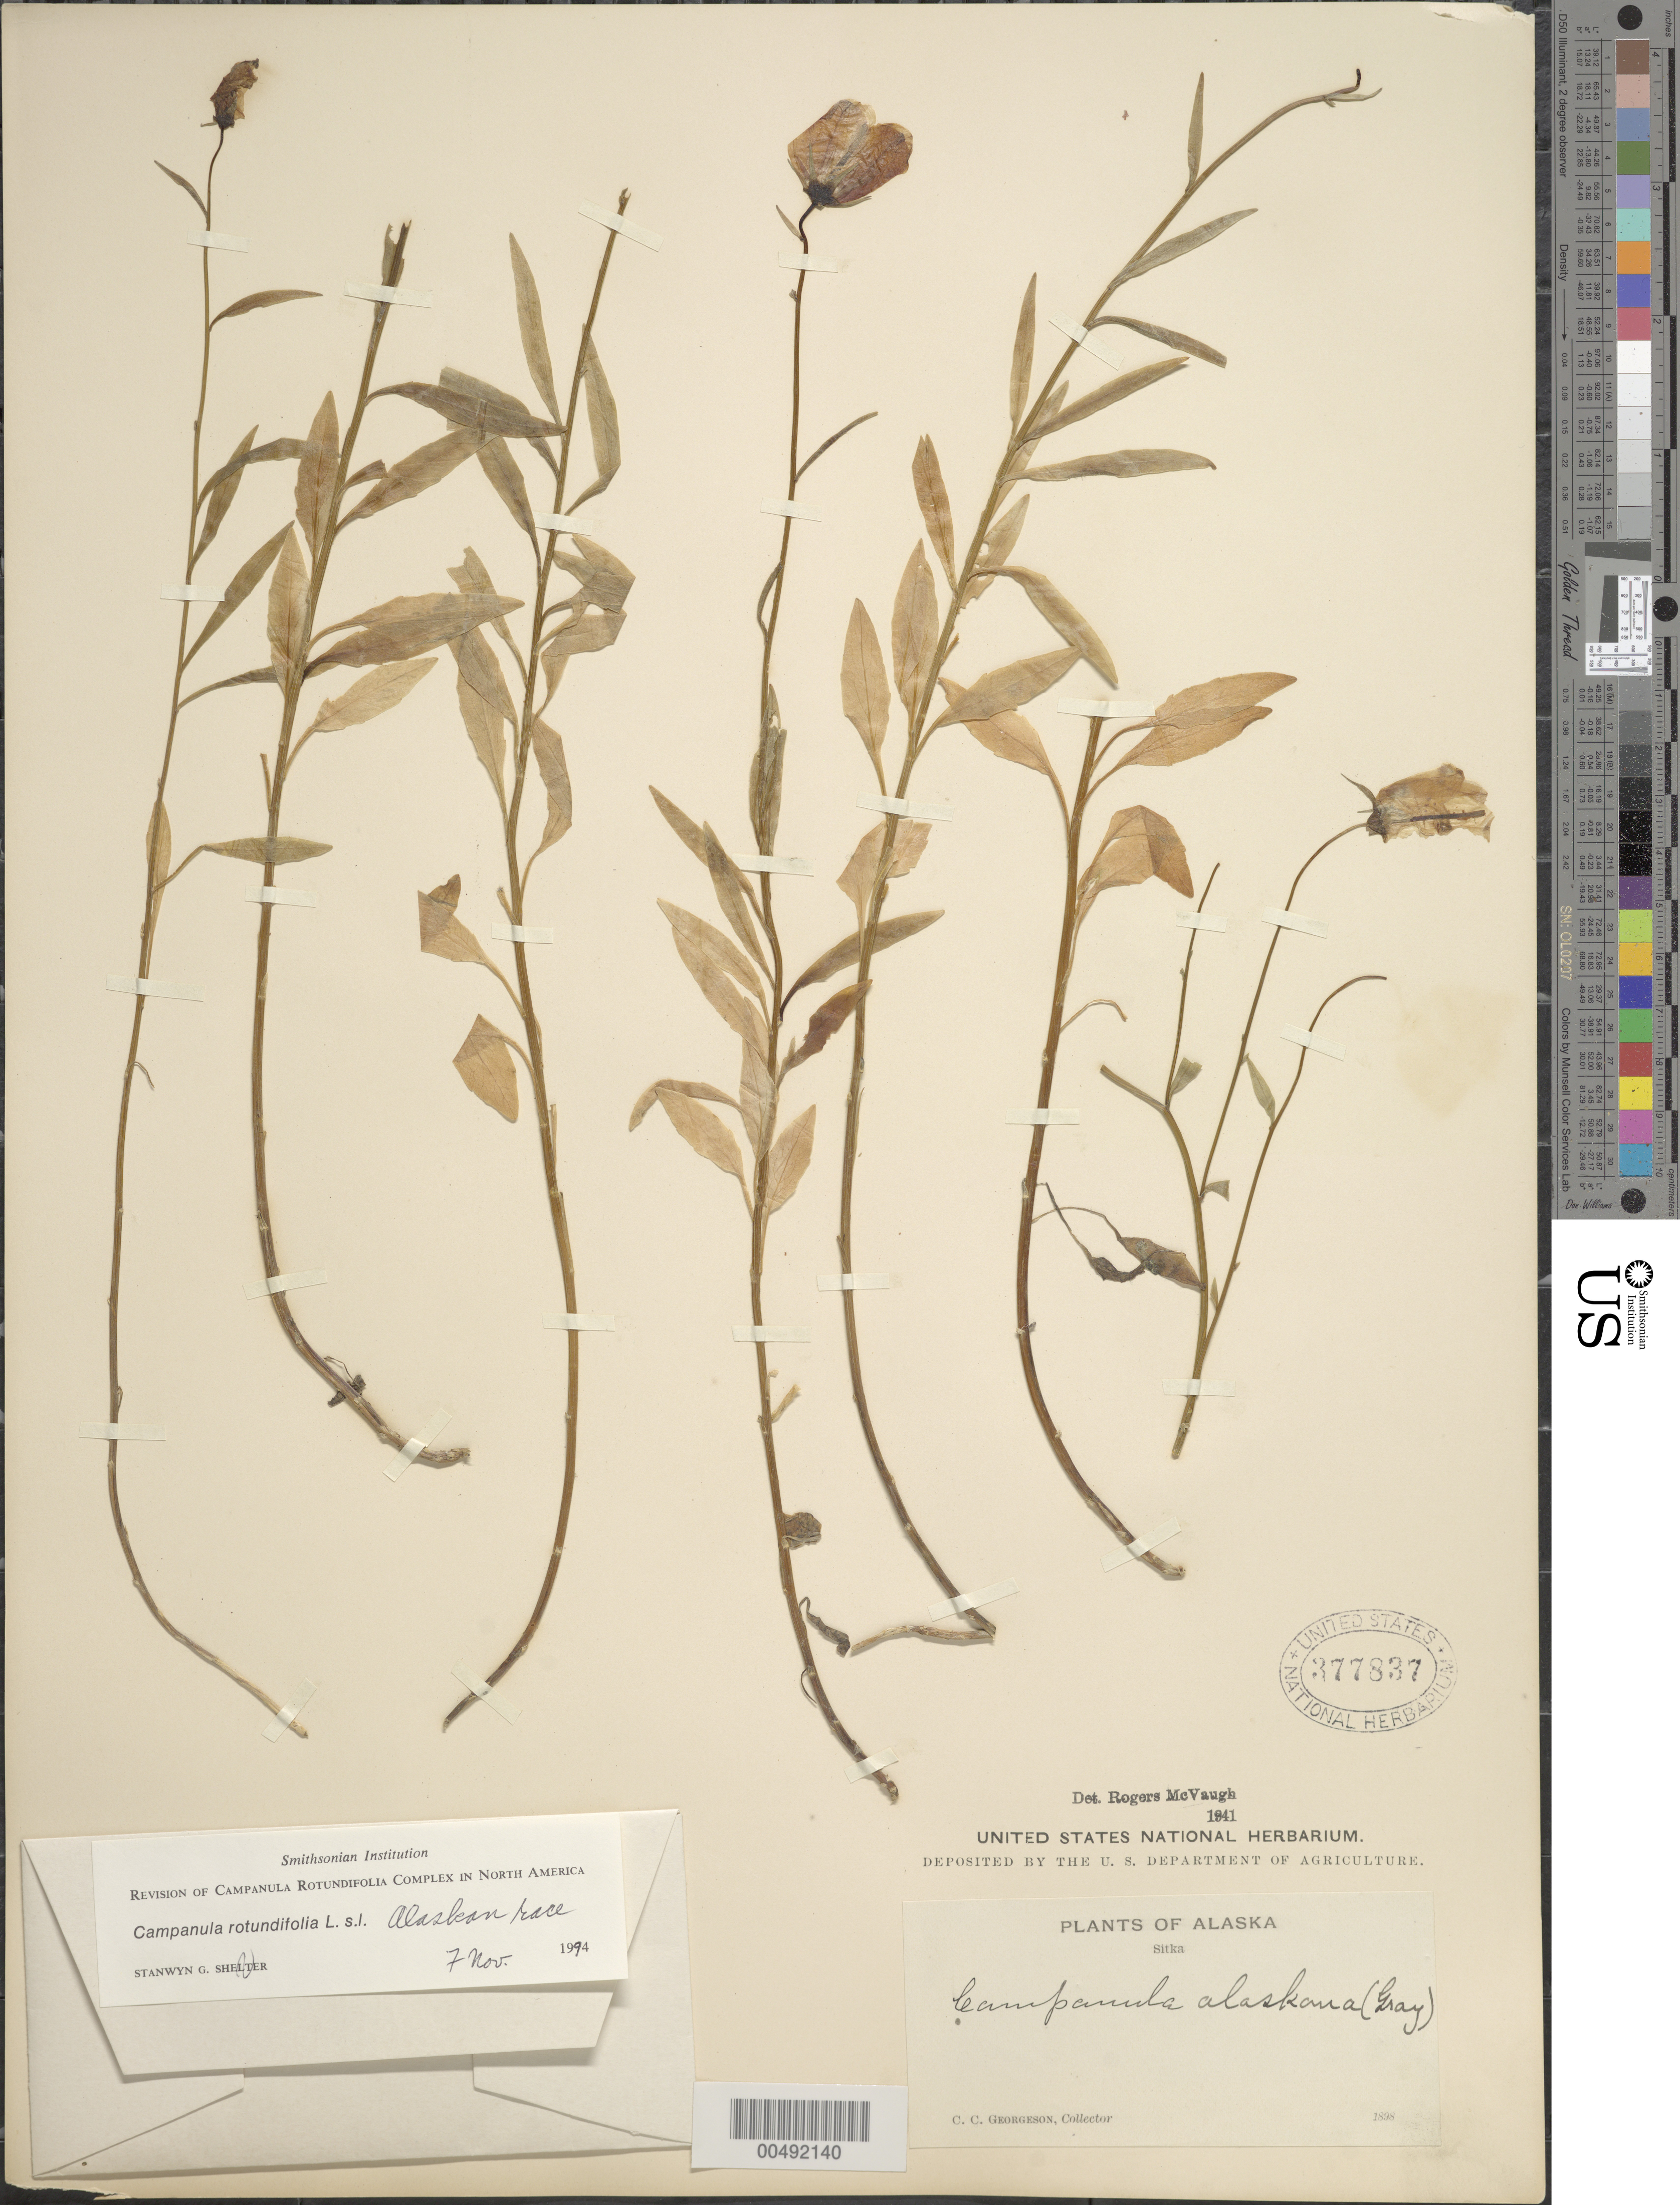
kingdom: Plantae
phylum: Tracheophyta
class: Magnoliopsida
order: Asterales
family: Campanulaceae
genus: Campanula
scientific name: Campanula rotundifolia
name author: L.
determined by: Shetler, Stanwyn G., (US), NMNH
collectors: C. Georgeson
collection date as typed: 1898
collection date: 1898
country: United States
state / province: Alaska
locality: Sitka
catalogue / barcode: US 377837